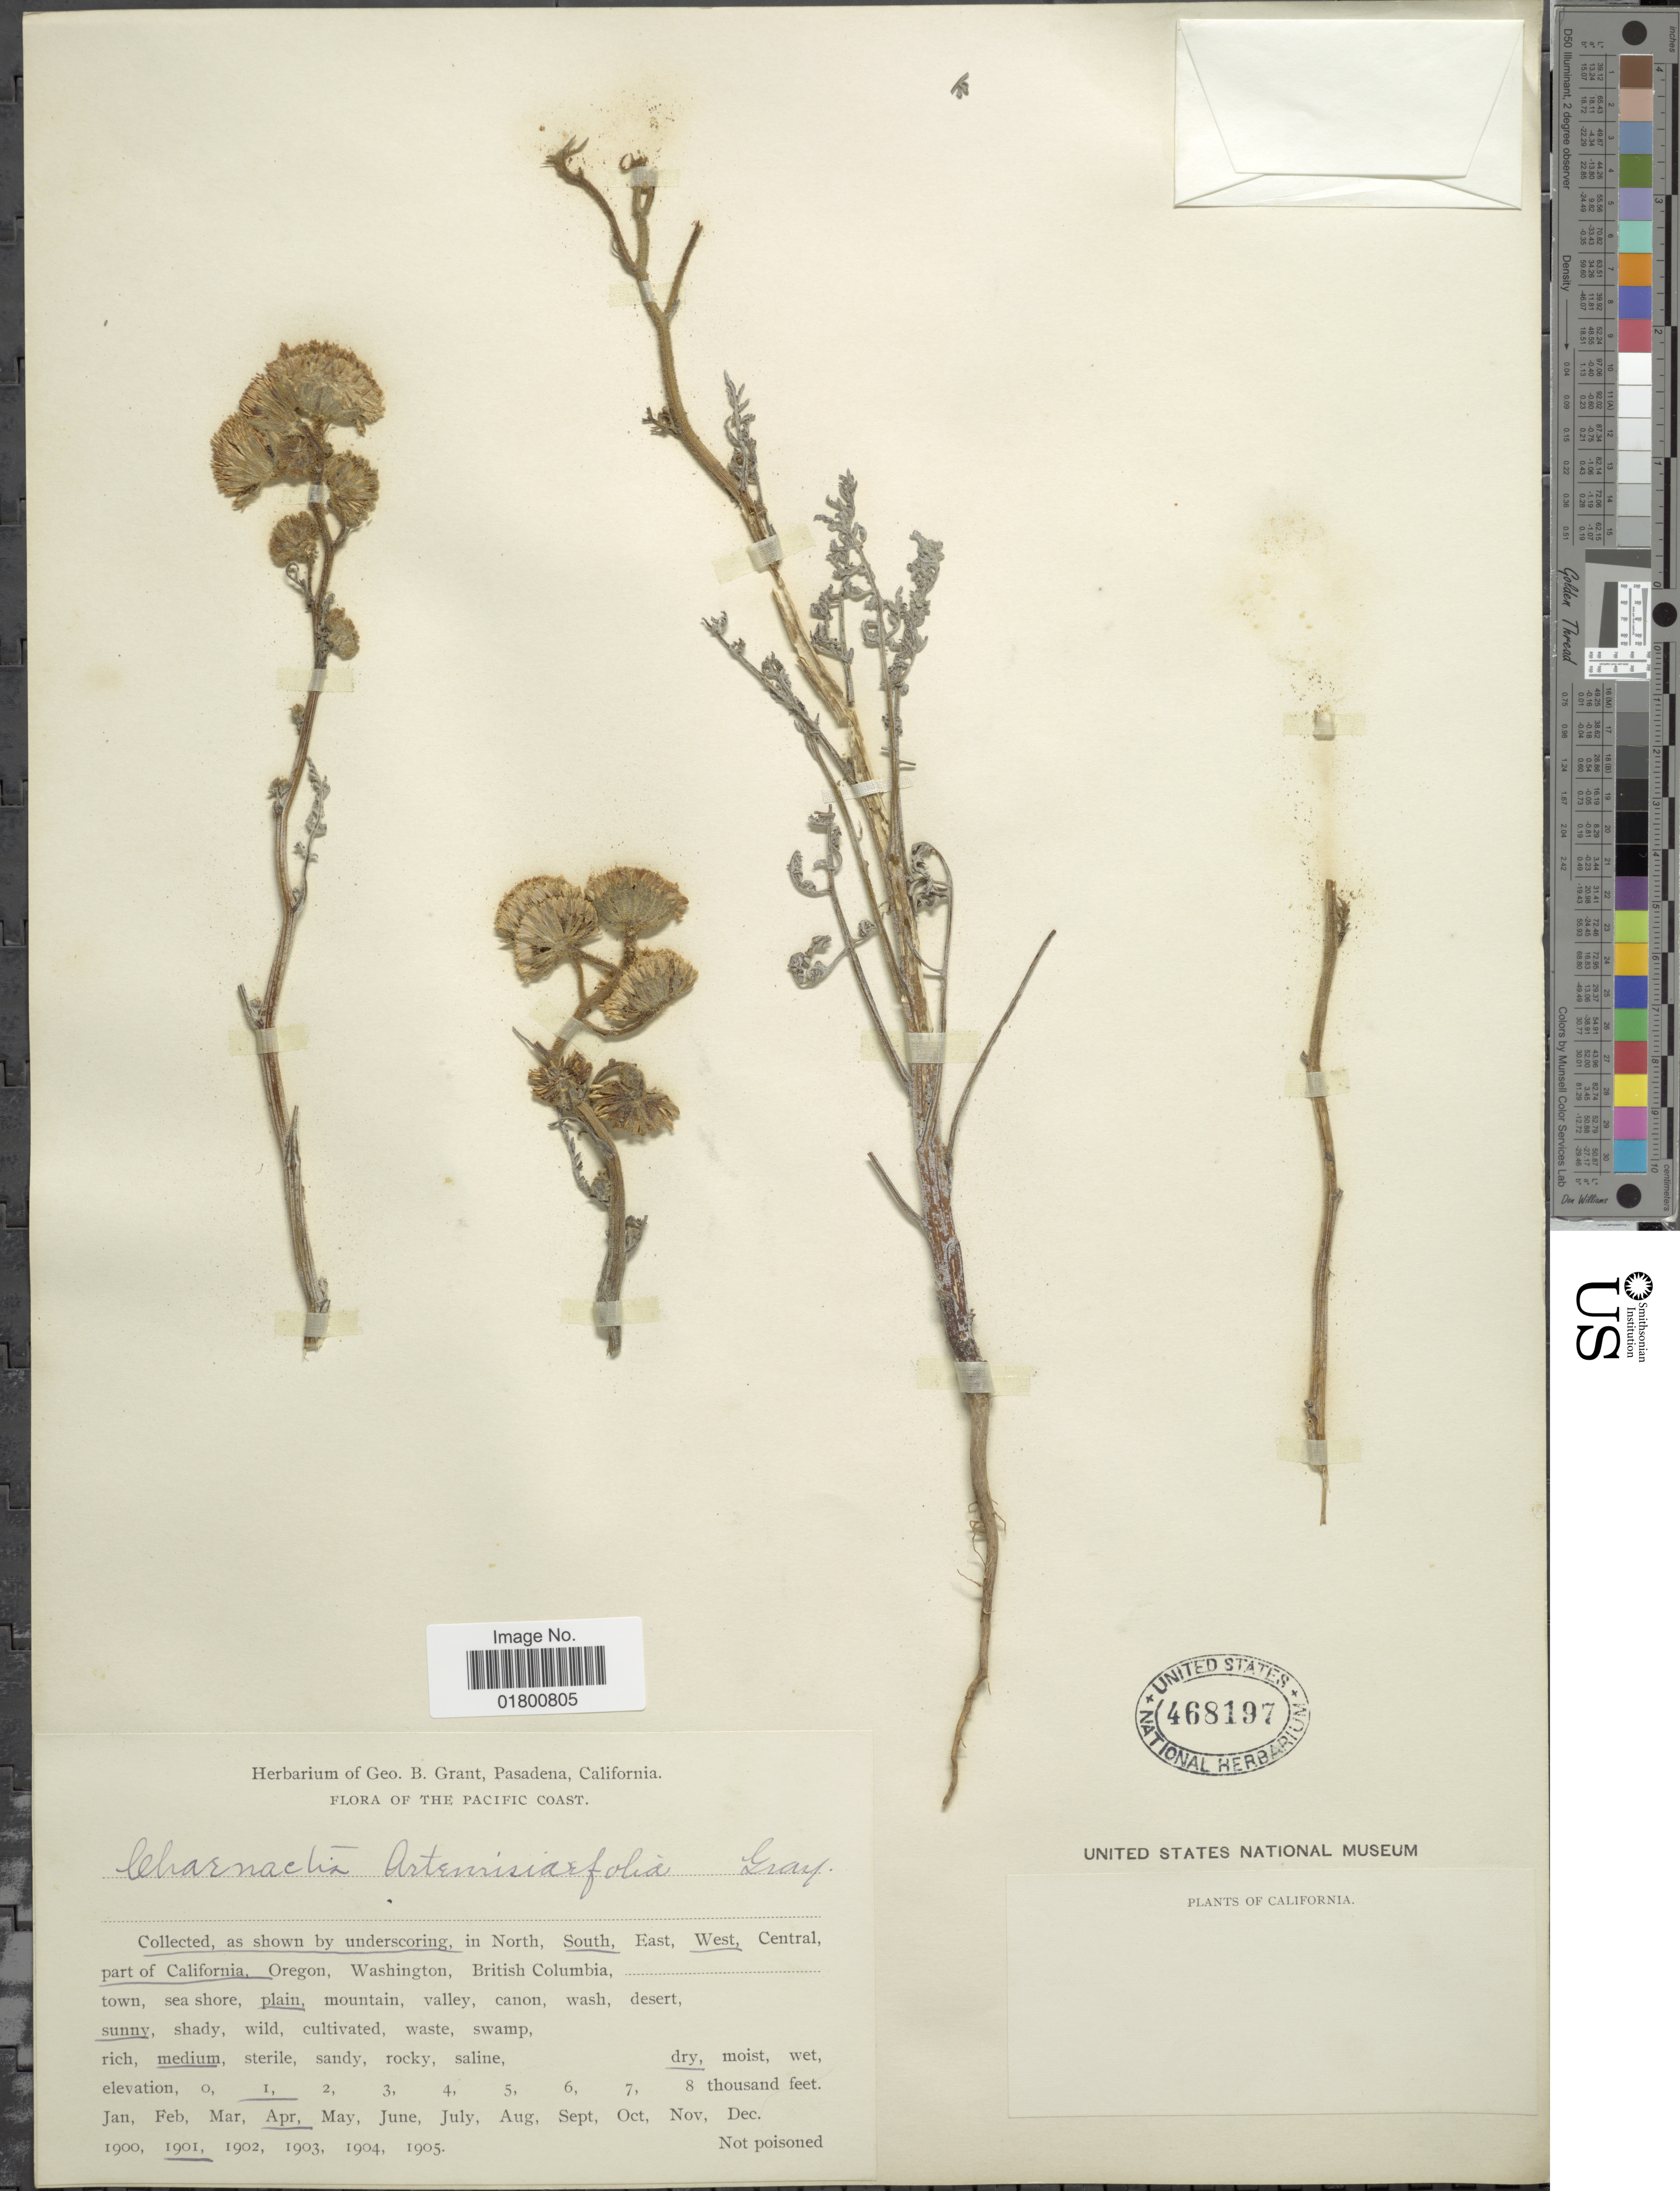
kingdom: Plantae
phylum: Tracheophyta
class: Magnoliopsida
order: Asterales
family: Asteraceae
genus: Chaenactis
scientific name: Chaenactis artemisiifolia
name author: A. Gray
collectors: ex herb. G. B. Grant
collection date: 1901-04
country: United States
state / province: California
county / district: Los Angeles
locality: Pasadena, The Pacific Coast, as shown by underscoring in South West part of California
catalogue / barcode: US 468197